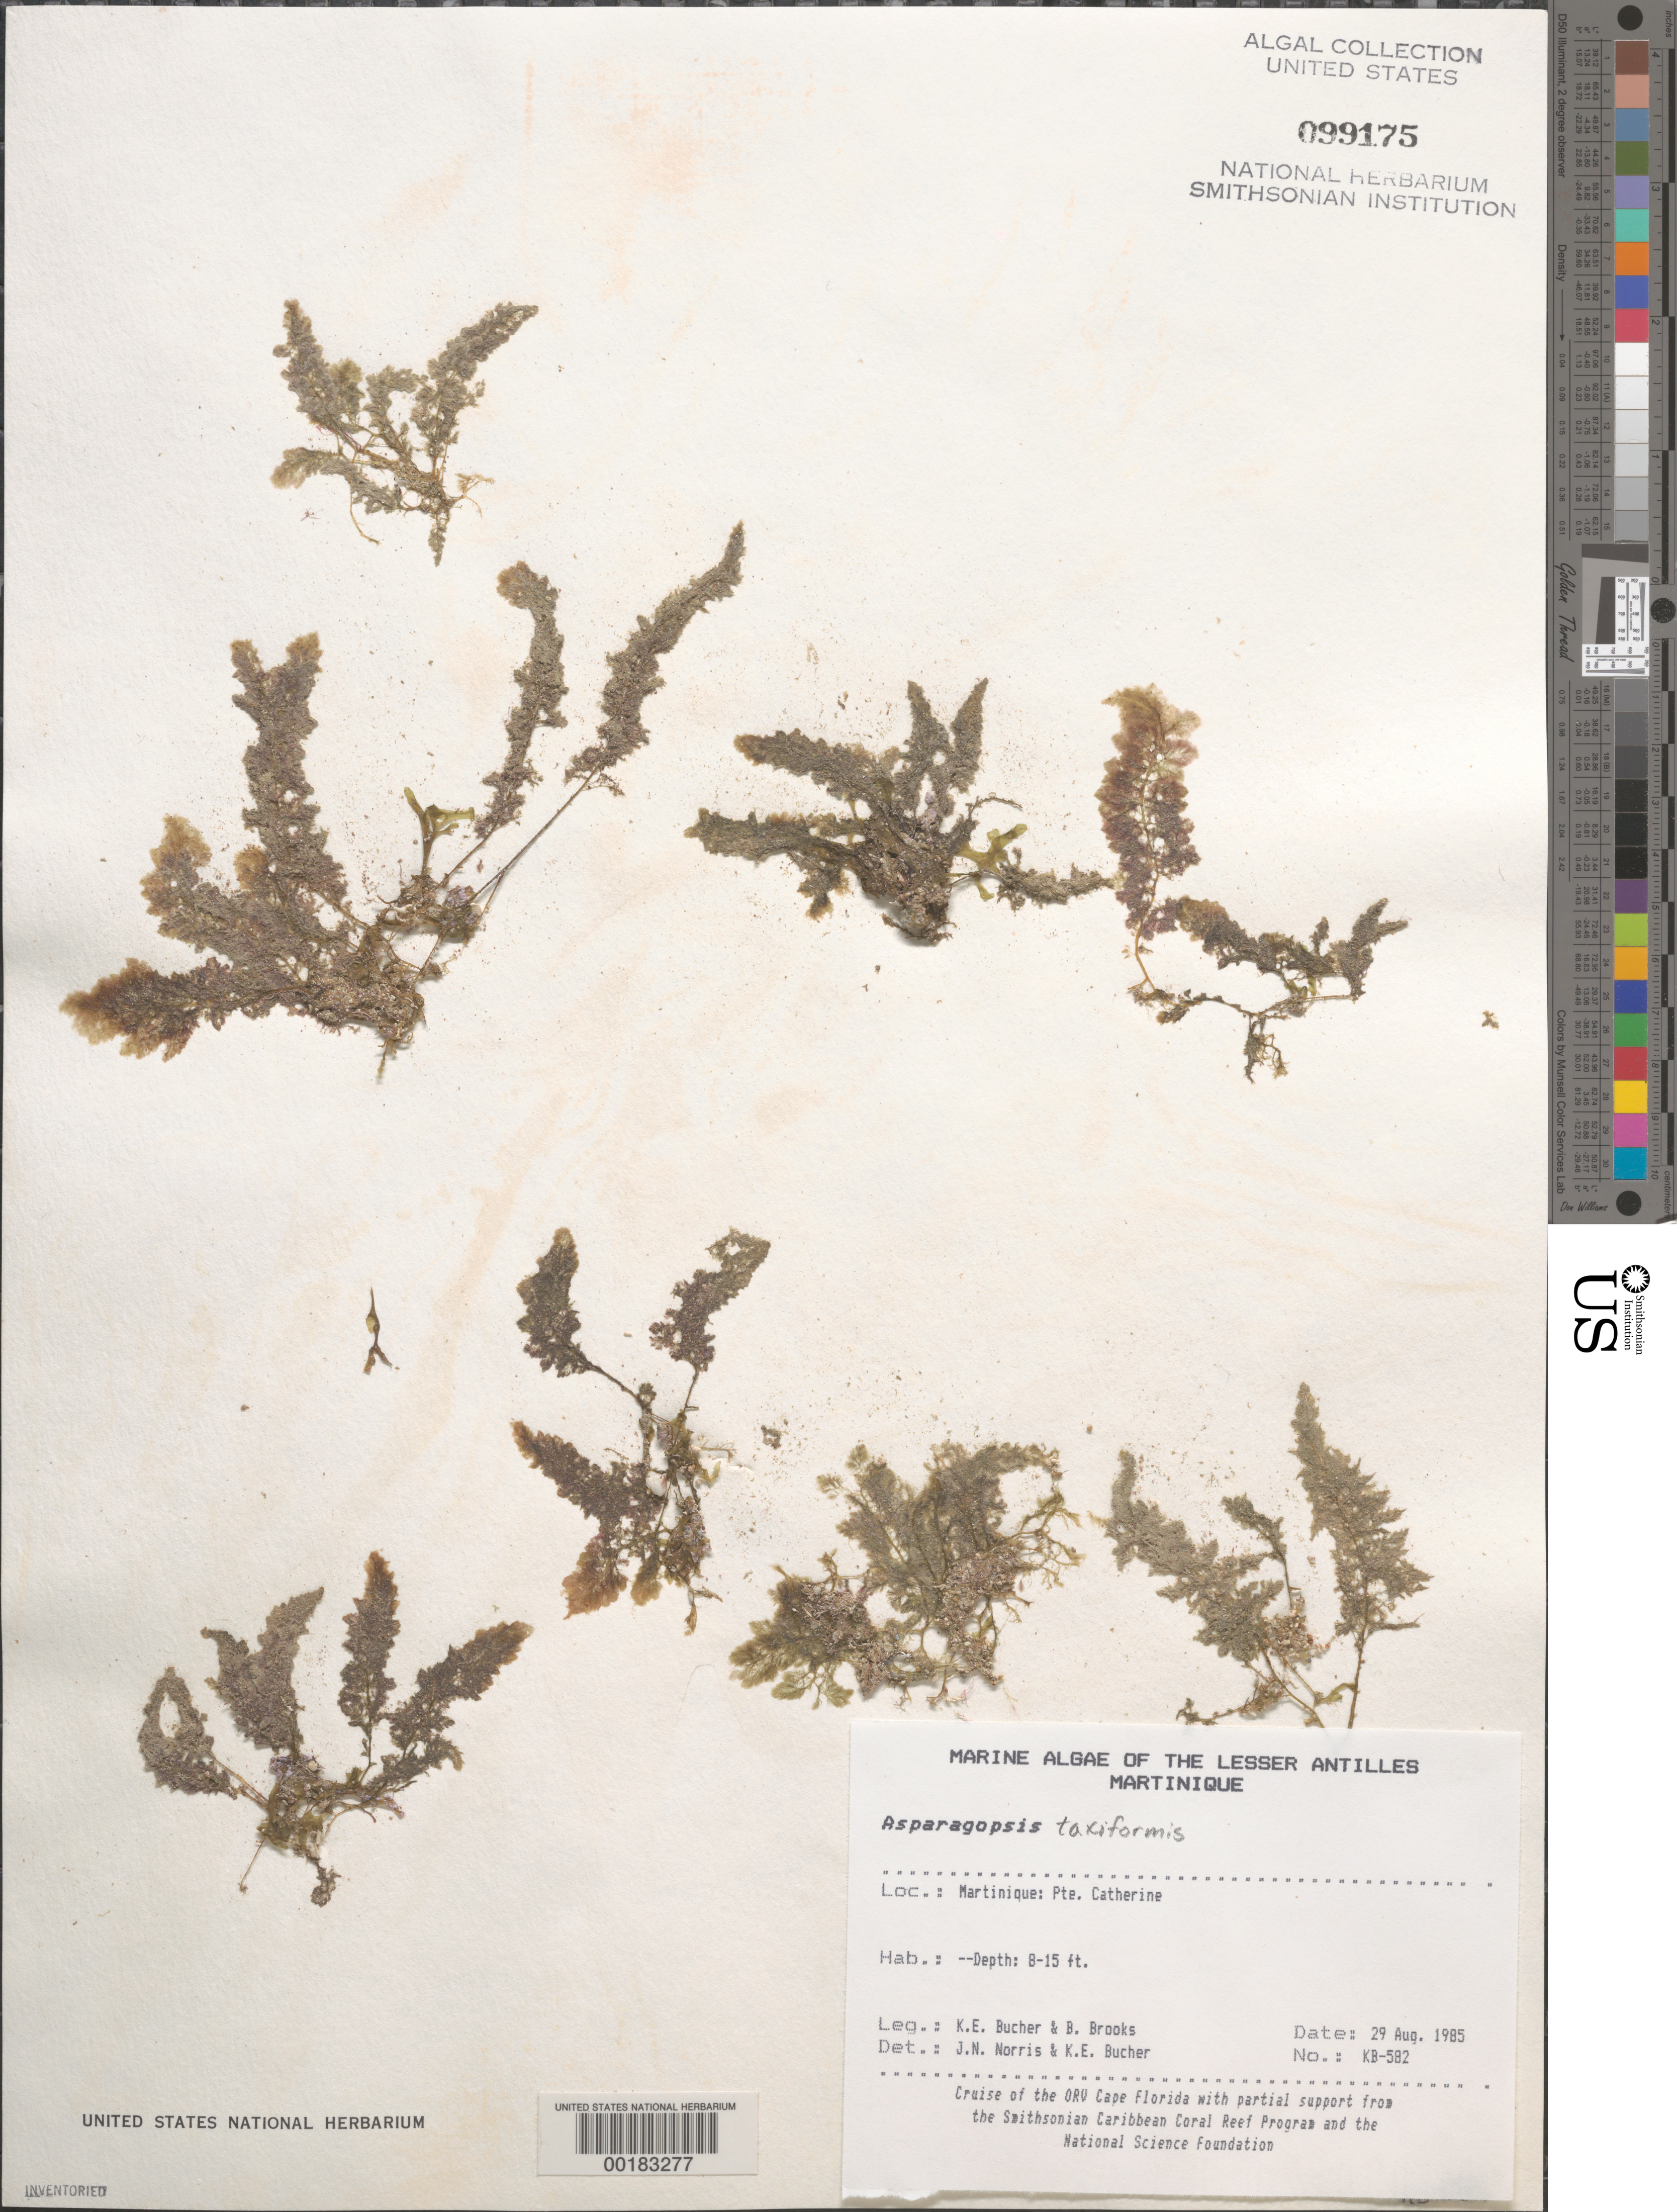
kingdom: Plantae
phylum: Rhodophyta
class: Florideophyceae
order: Bonnemaisoniales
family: Bonnemaisoniaceae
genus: Asparagopsis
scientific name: Asparagopsis taxiformis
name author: (Delile) Trevis.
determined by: Norris, J. N.; Bucher, K. E.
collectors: K. E. Bucher & B. Brooks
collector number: Kb-582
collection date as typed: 26 Aug 1985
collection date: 1985-08-26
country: Martinique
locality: Pointe Catherine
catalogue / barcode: US 99175